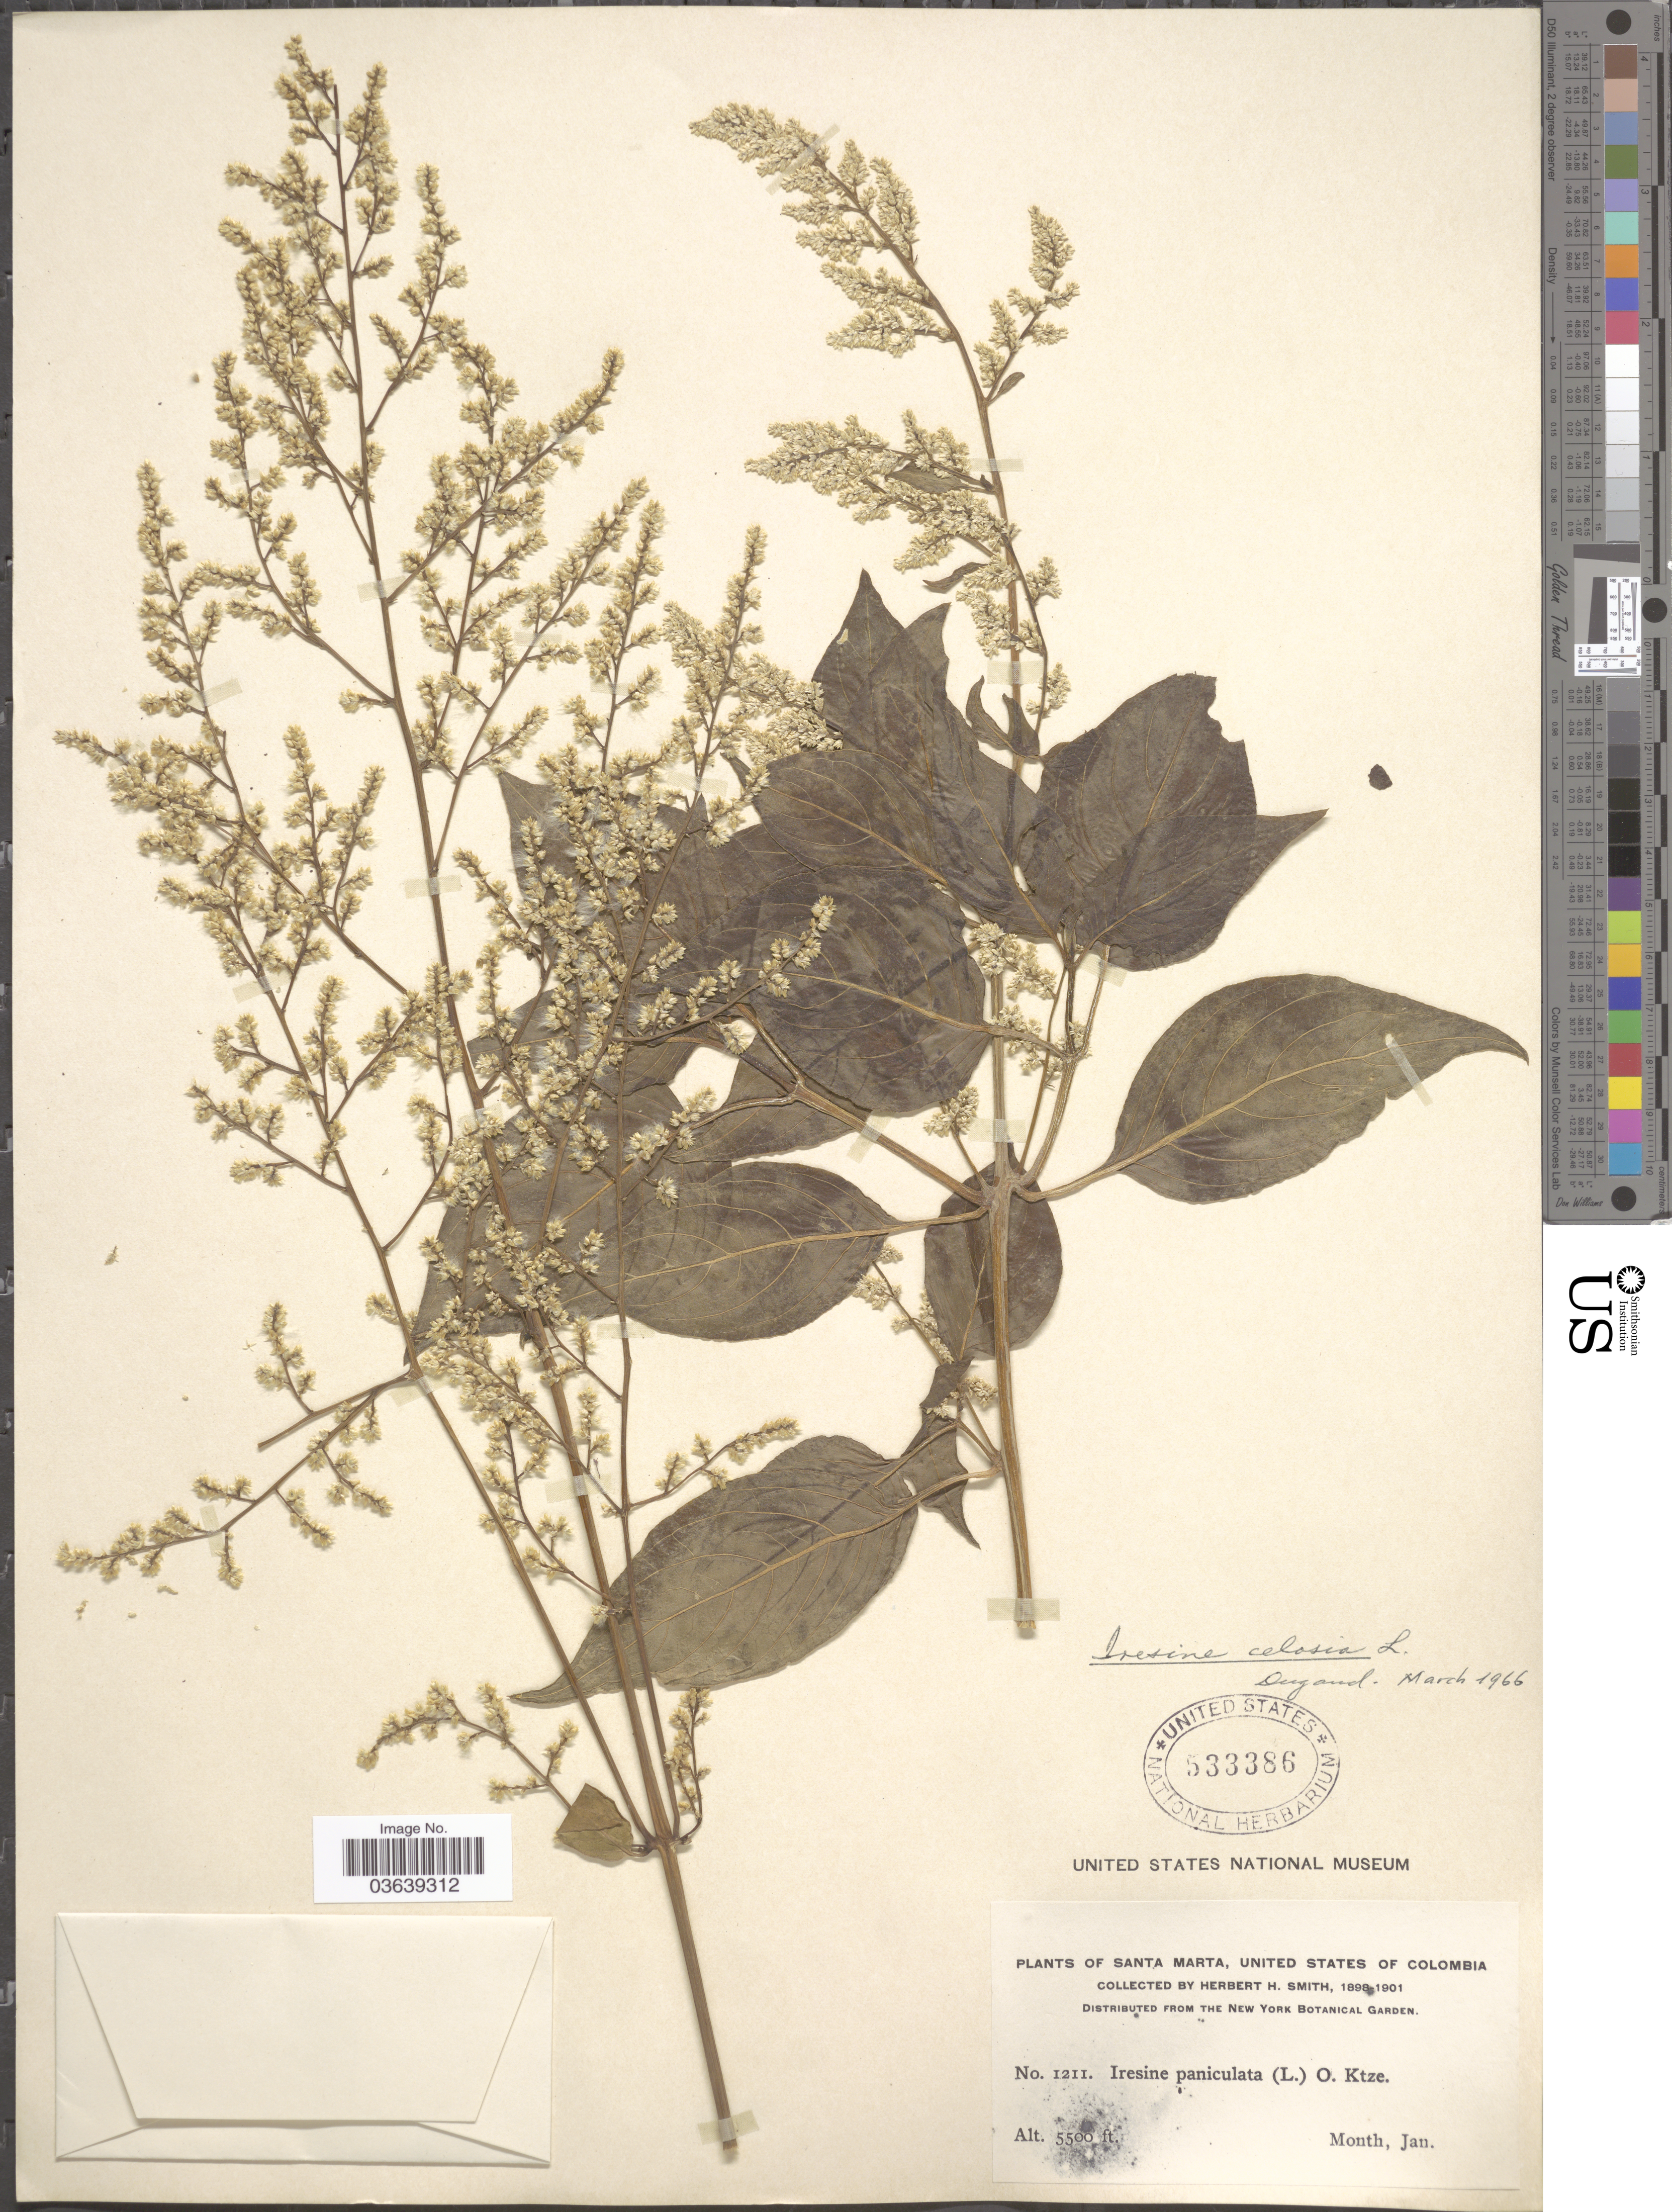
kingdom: Plantae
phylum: Tracheophyta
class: Magnoliopsida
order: Caryophyllales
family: Amaranthaceae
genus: Iresine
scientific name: Iresine diffusa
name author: Humb. & Bonpl. ex Willd.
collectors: Herbert H. Smith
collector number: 1211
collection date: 1898-01/1901-01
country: Colombia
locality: Santa Marta, United States of Colombia.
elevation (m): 1676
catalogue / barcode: US 533386